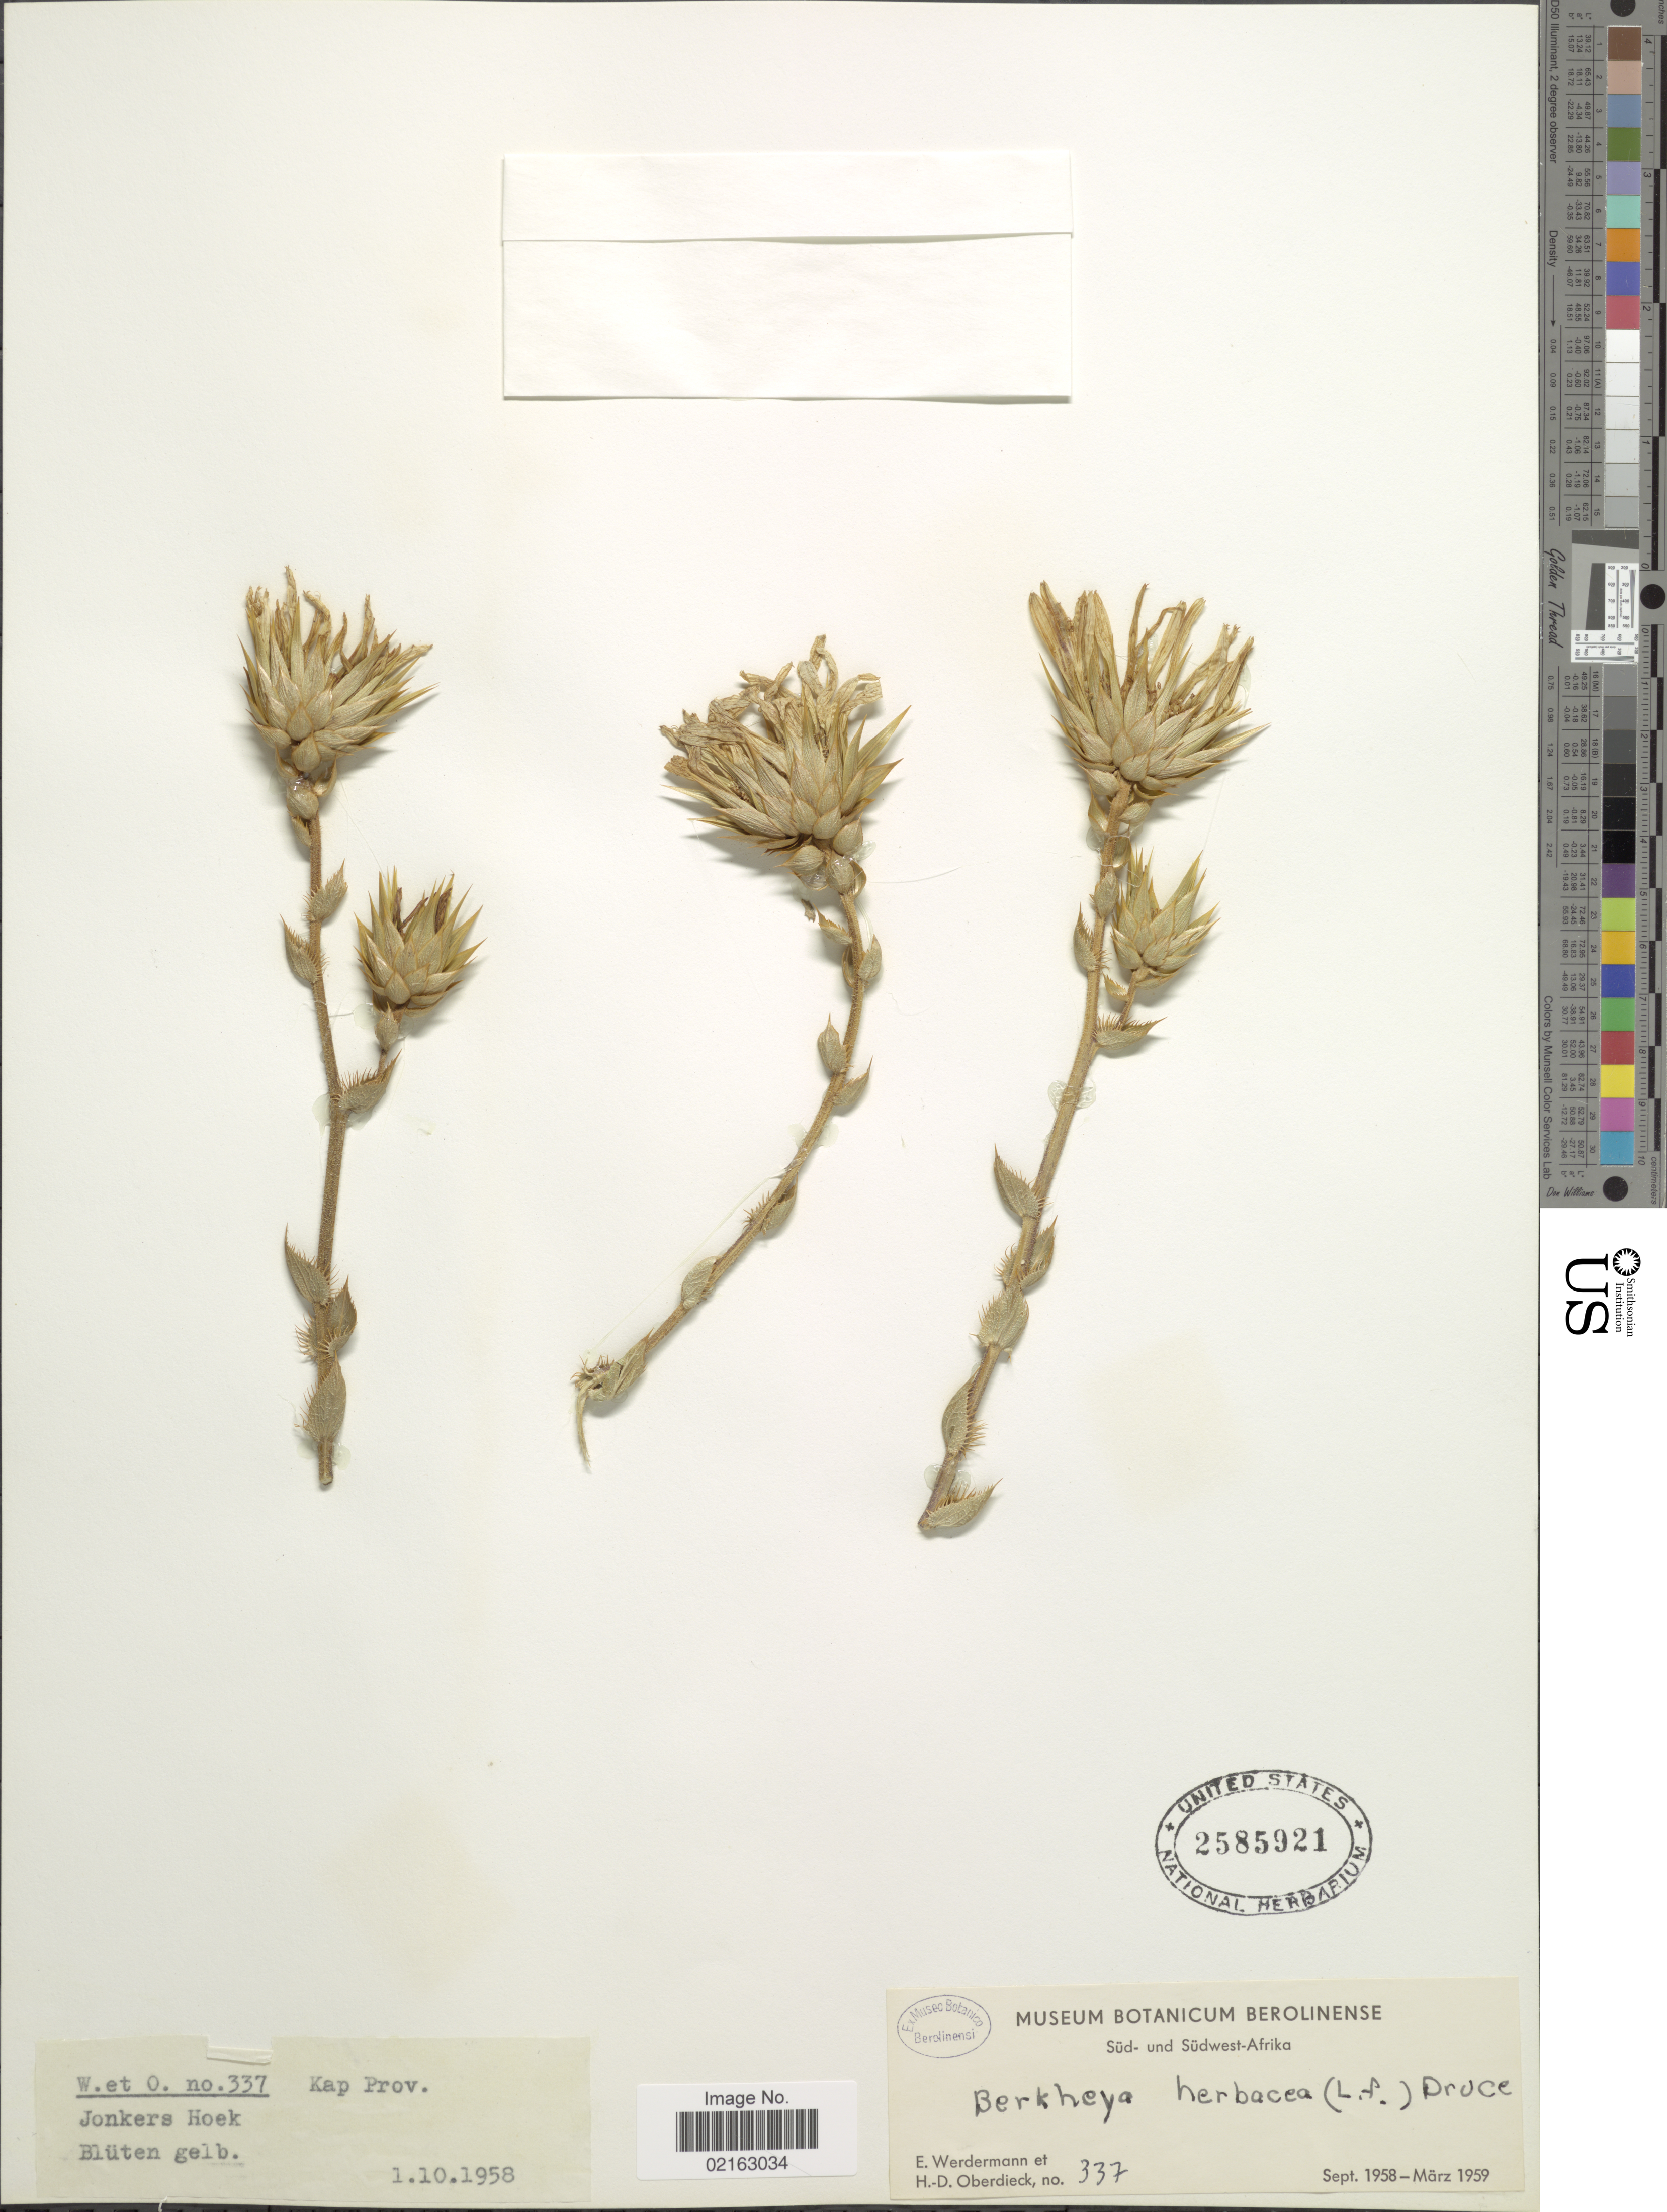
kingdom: Plantae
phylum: Tracheophyta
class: Magnoliopsida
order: Asterales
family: Asteraceae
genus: Berkheya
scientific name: Berkheya herbacea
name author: (Thunb.) O. Hoffm.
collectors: E. Werdermann & H. Oberdieck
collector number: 337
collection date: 1958-10-01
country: South Africa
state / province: Western Cape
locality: Süd- und Südwest-Africa. Kap Prov. Jonkers Hoek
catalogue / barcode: US 2585921